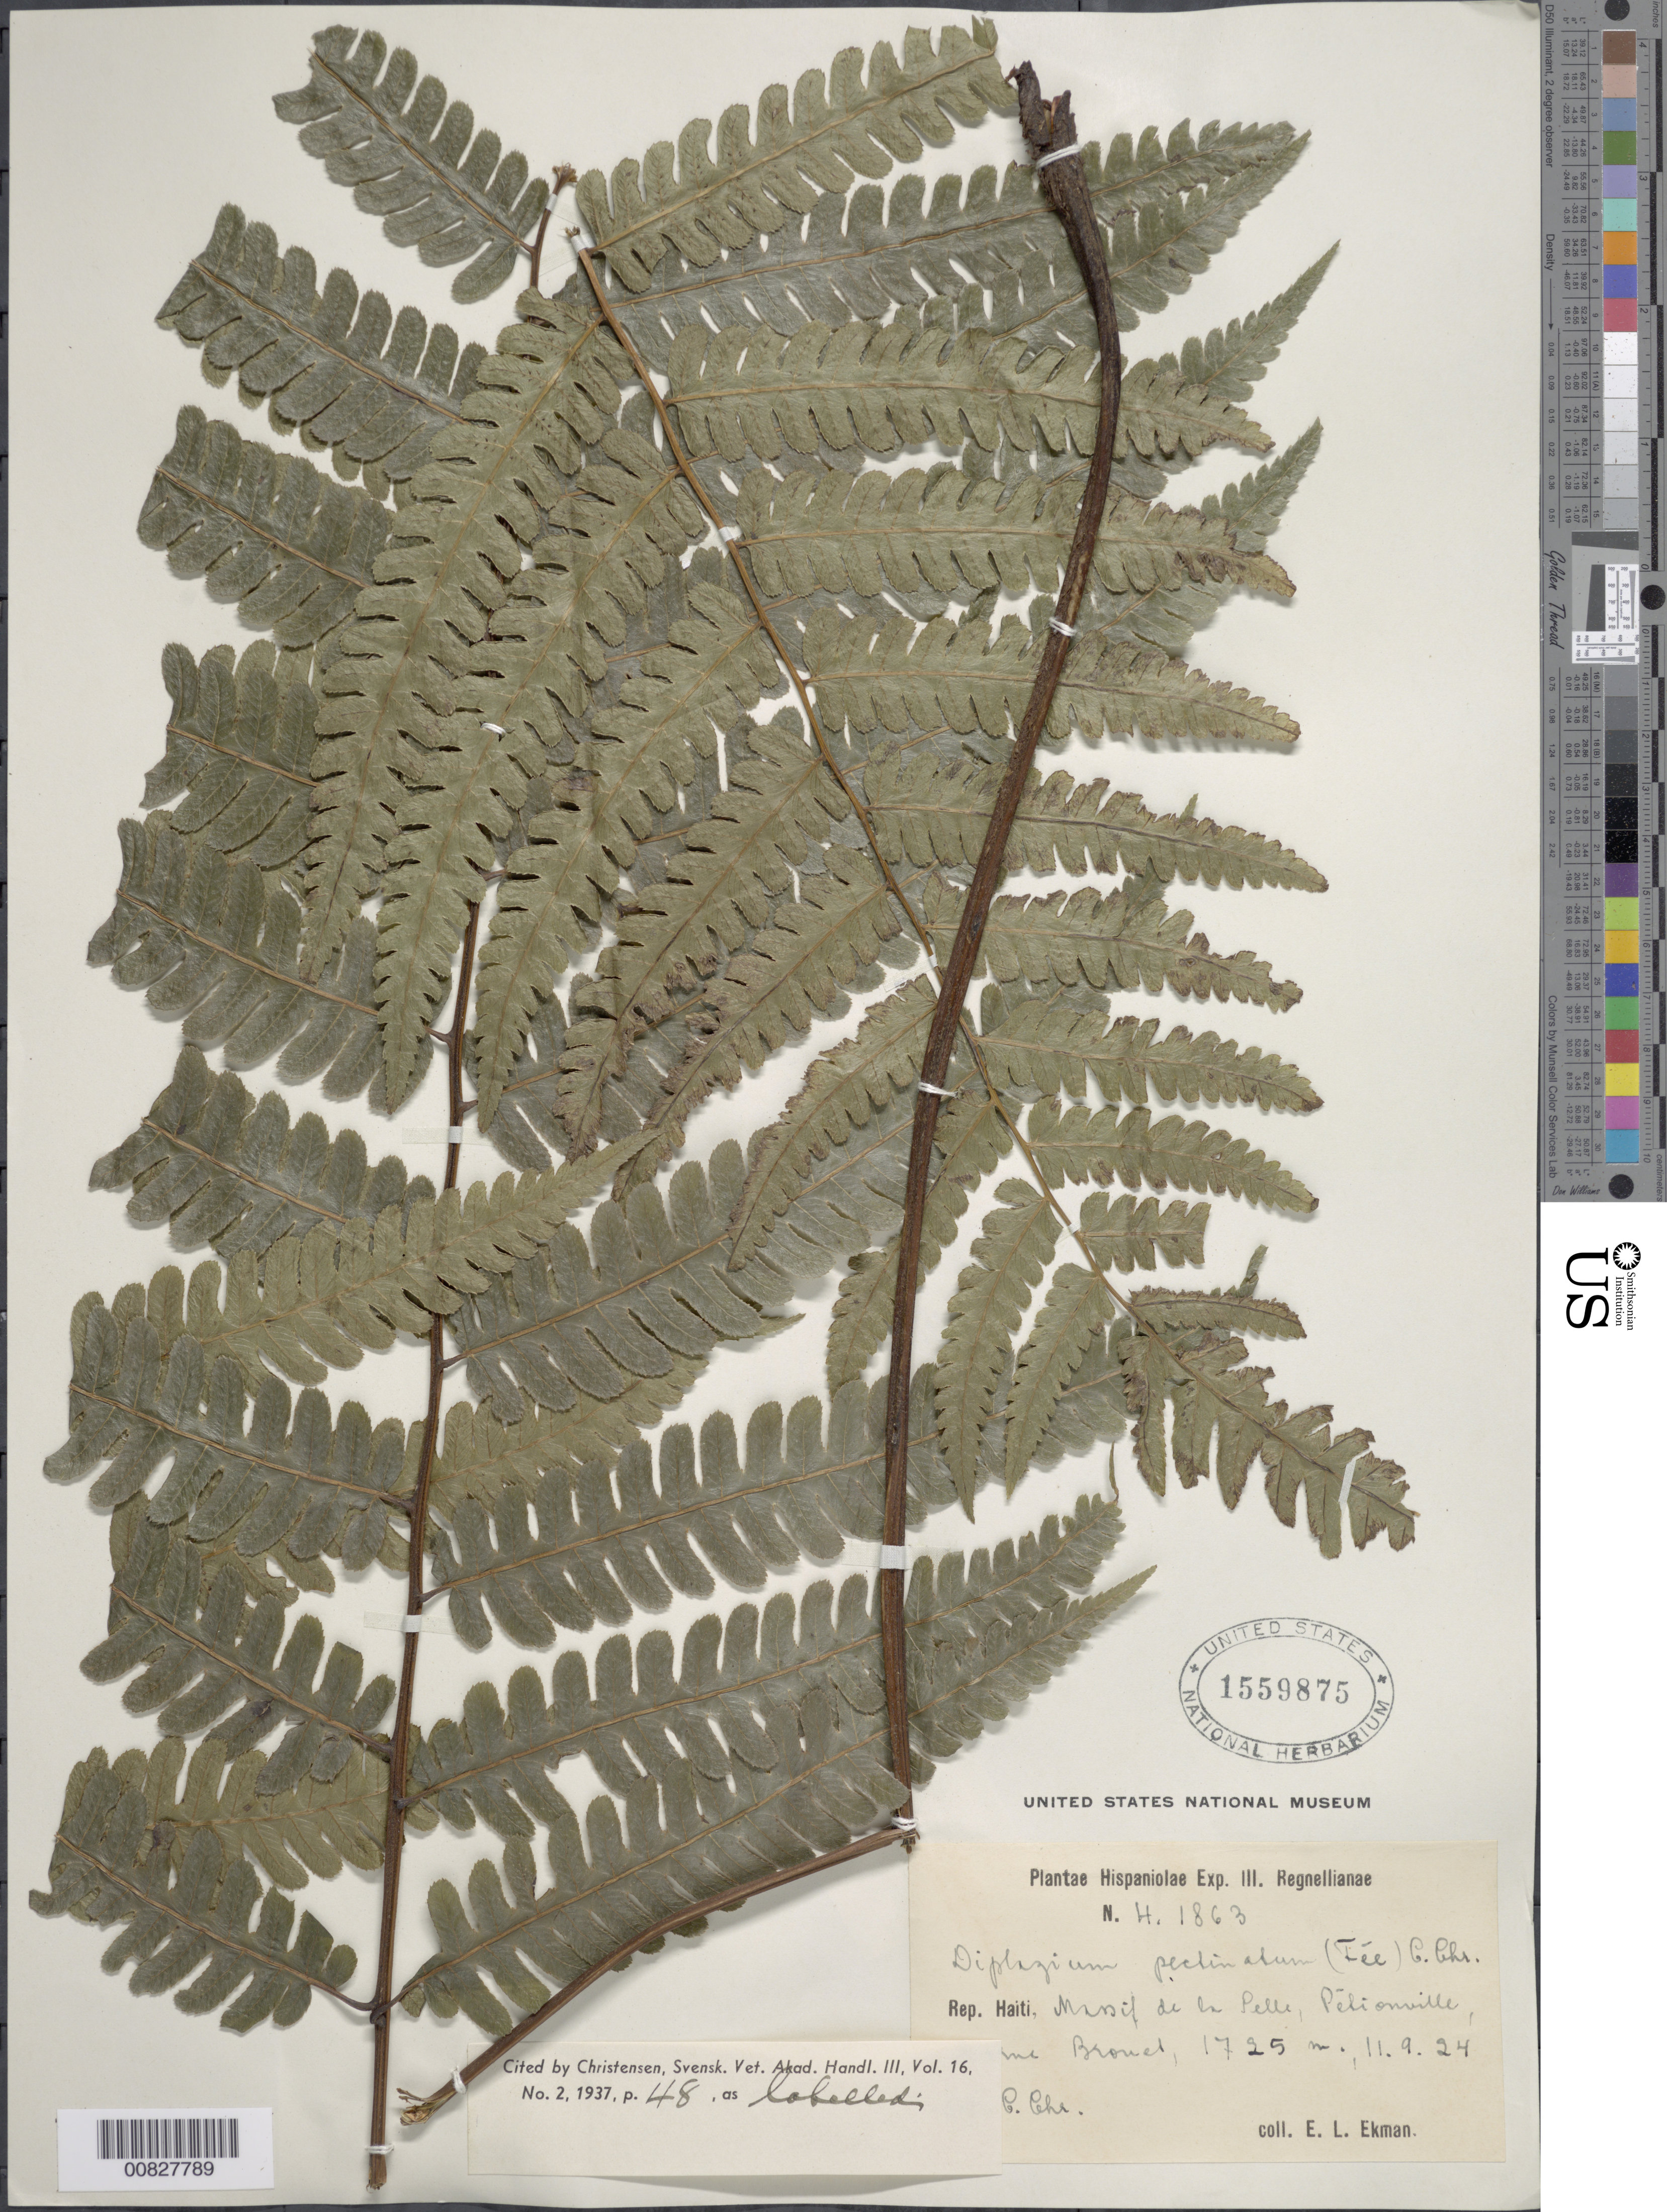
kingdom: Plantae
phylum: Tracheophyta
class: Polypodiopsida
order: Polypodiales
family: Athyriaceae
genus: Diplazium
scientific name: Diplazium pectinatum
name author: (Fée) C. Chr.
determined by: Christensen, C. F. A.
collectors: E. L. Ekman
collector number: H 1863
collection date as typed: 11 Sep 1924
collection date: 1924-09-11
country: Haiti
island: Hispaniola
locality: Massif de la Selle, Pétionville, Morne Brouet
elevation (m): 1725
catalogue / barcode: US 1559875